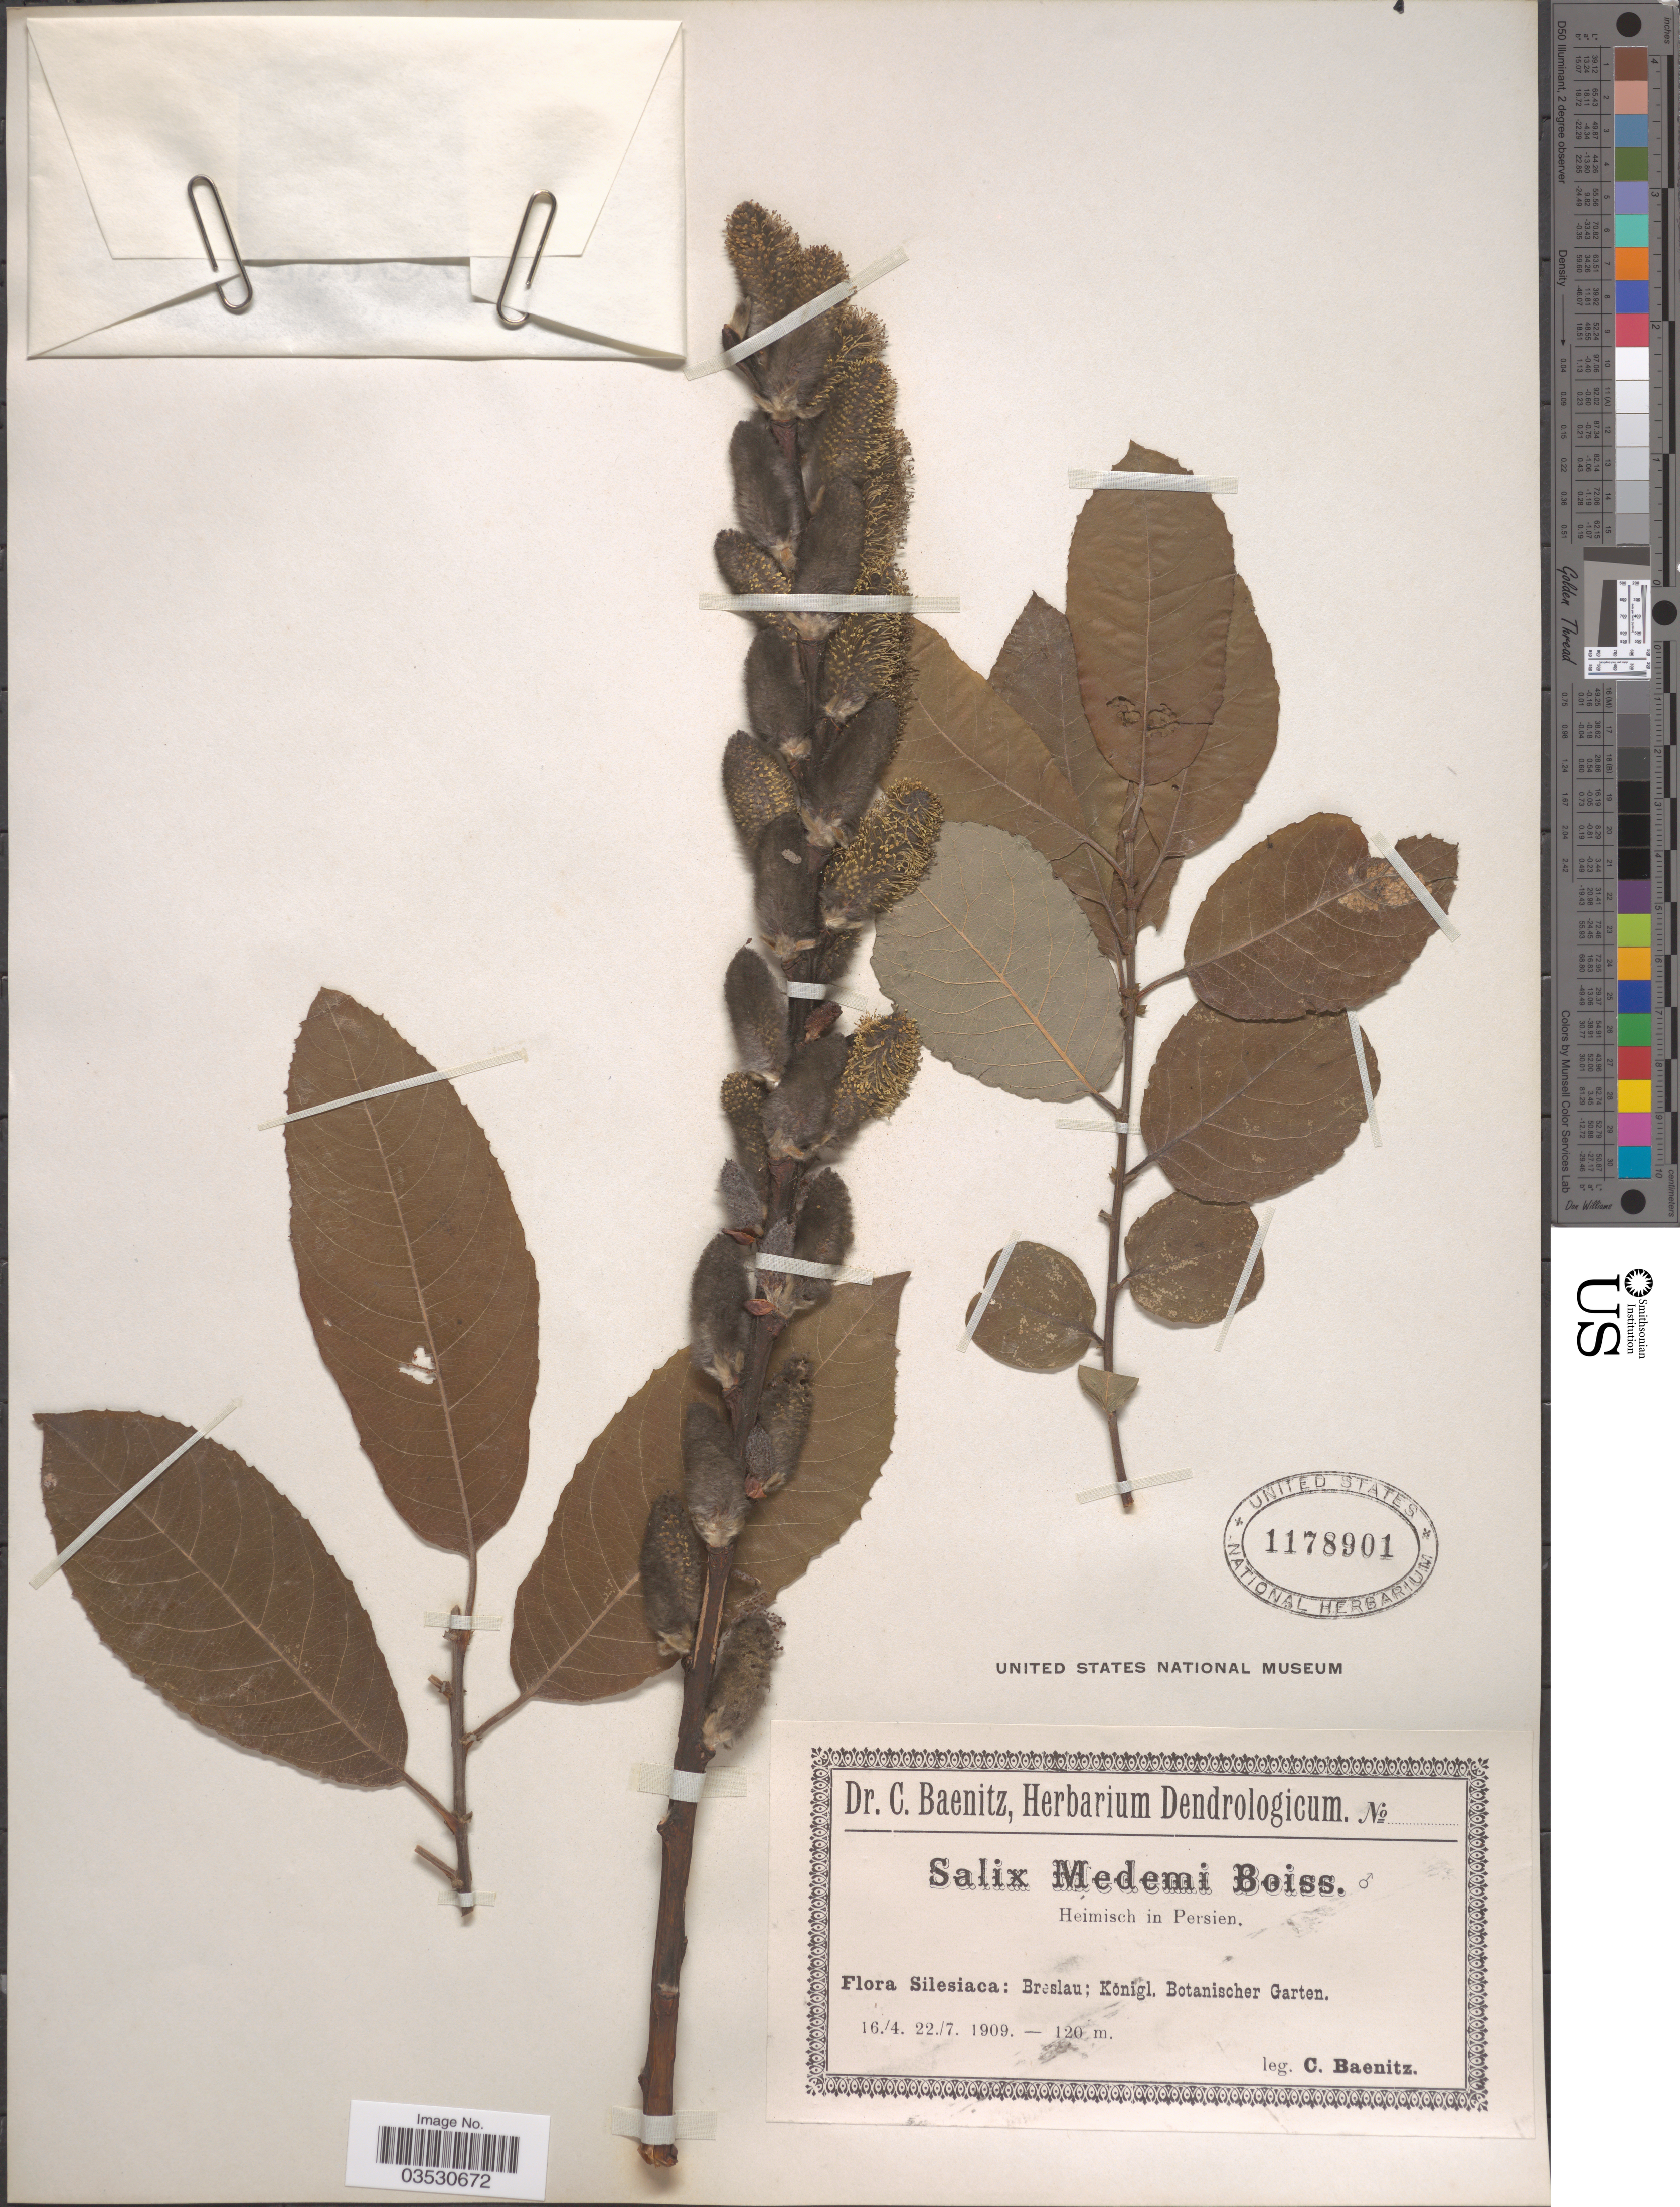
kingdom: Plantae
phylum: Tracheophyta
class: Magnoliopsida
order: Malpighiales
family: Salicaceae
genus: Salix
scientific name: Salix x medemii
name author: Boiss.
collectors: C. G. Baenitz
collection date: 1909-04-16/1909-07-22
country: Poland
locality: Silesiaca: Breslau; Königl. Botanischer Garten.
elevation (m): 120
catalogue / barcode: US 1178901